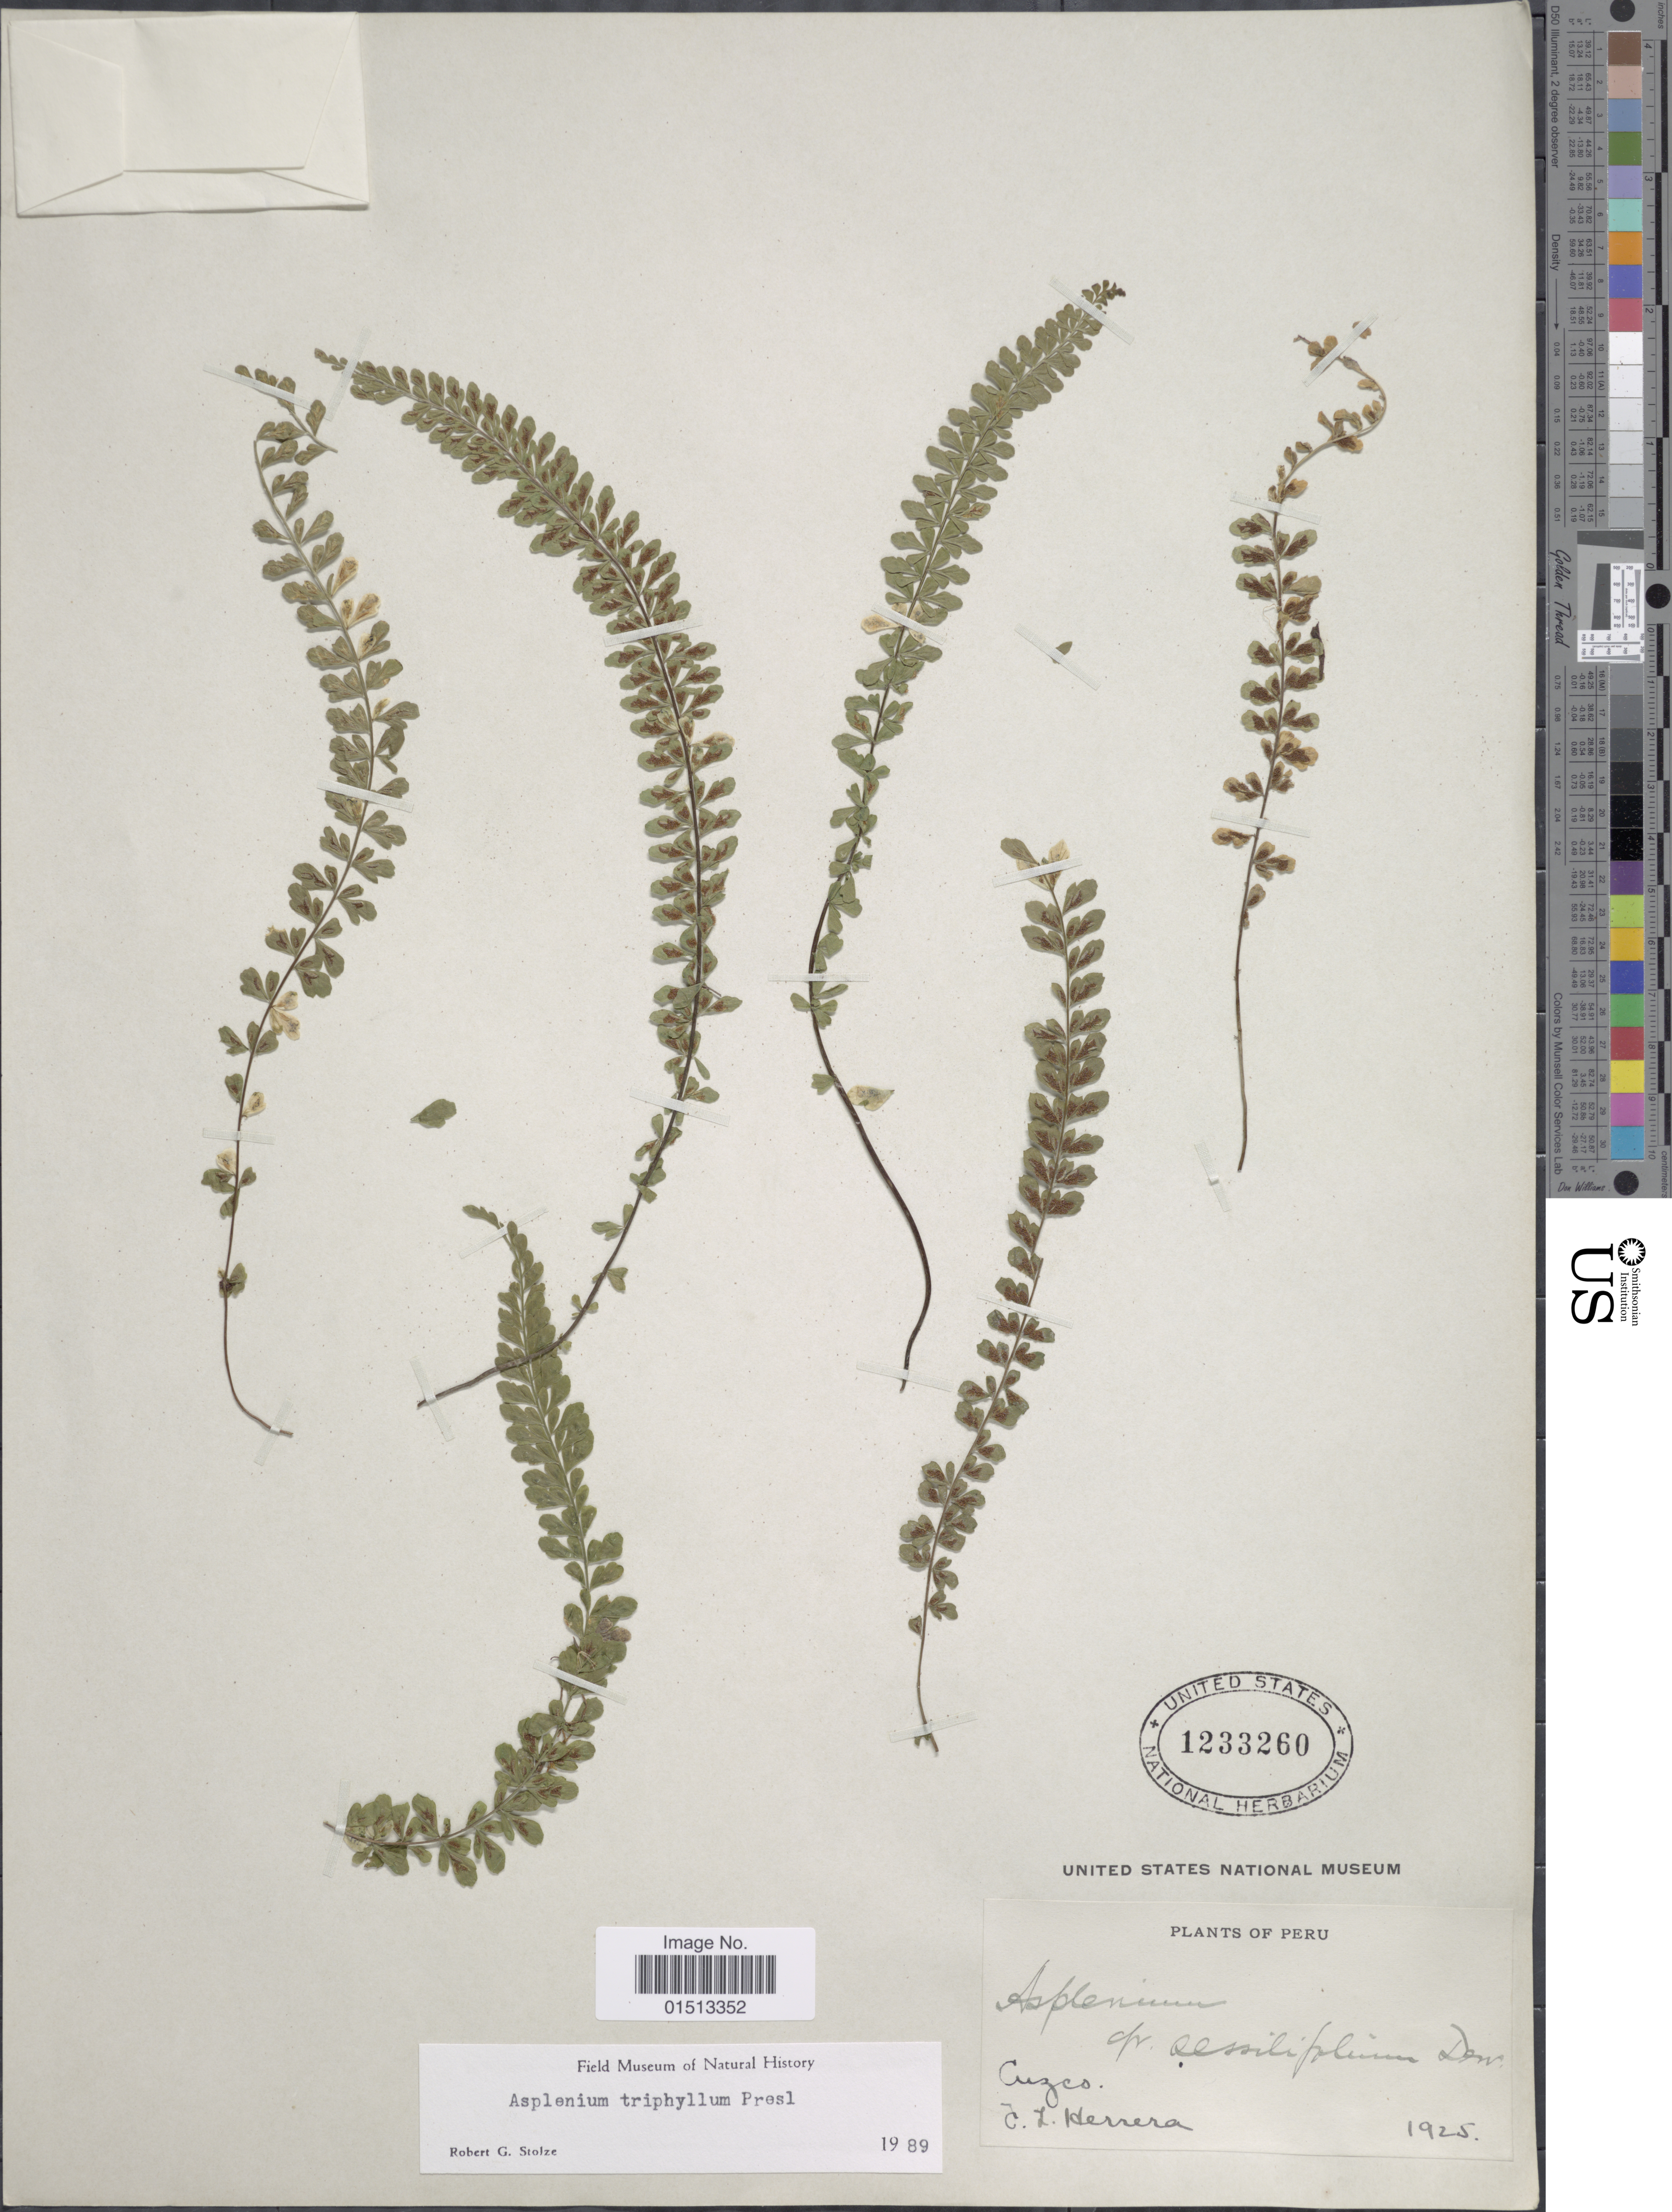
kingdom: Plantae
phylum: Tracheophyta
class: Polypodiopsida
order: Polypodiales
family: Aspleniaceae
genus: Asplenium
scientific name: Asplenium triphyllum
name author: C. Presl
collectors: J. L. Herrera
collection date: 1925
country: Peru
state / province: Cusco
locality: Cusco.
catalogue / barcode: US 1233260